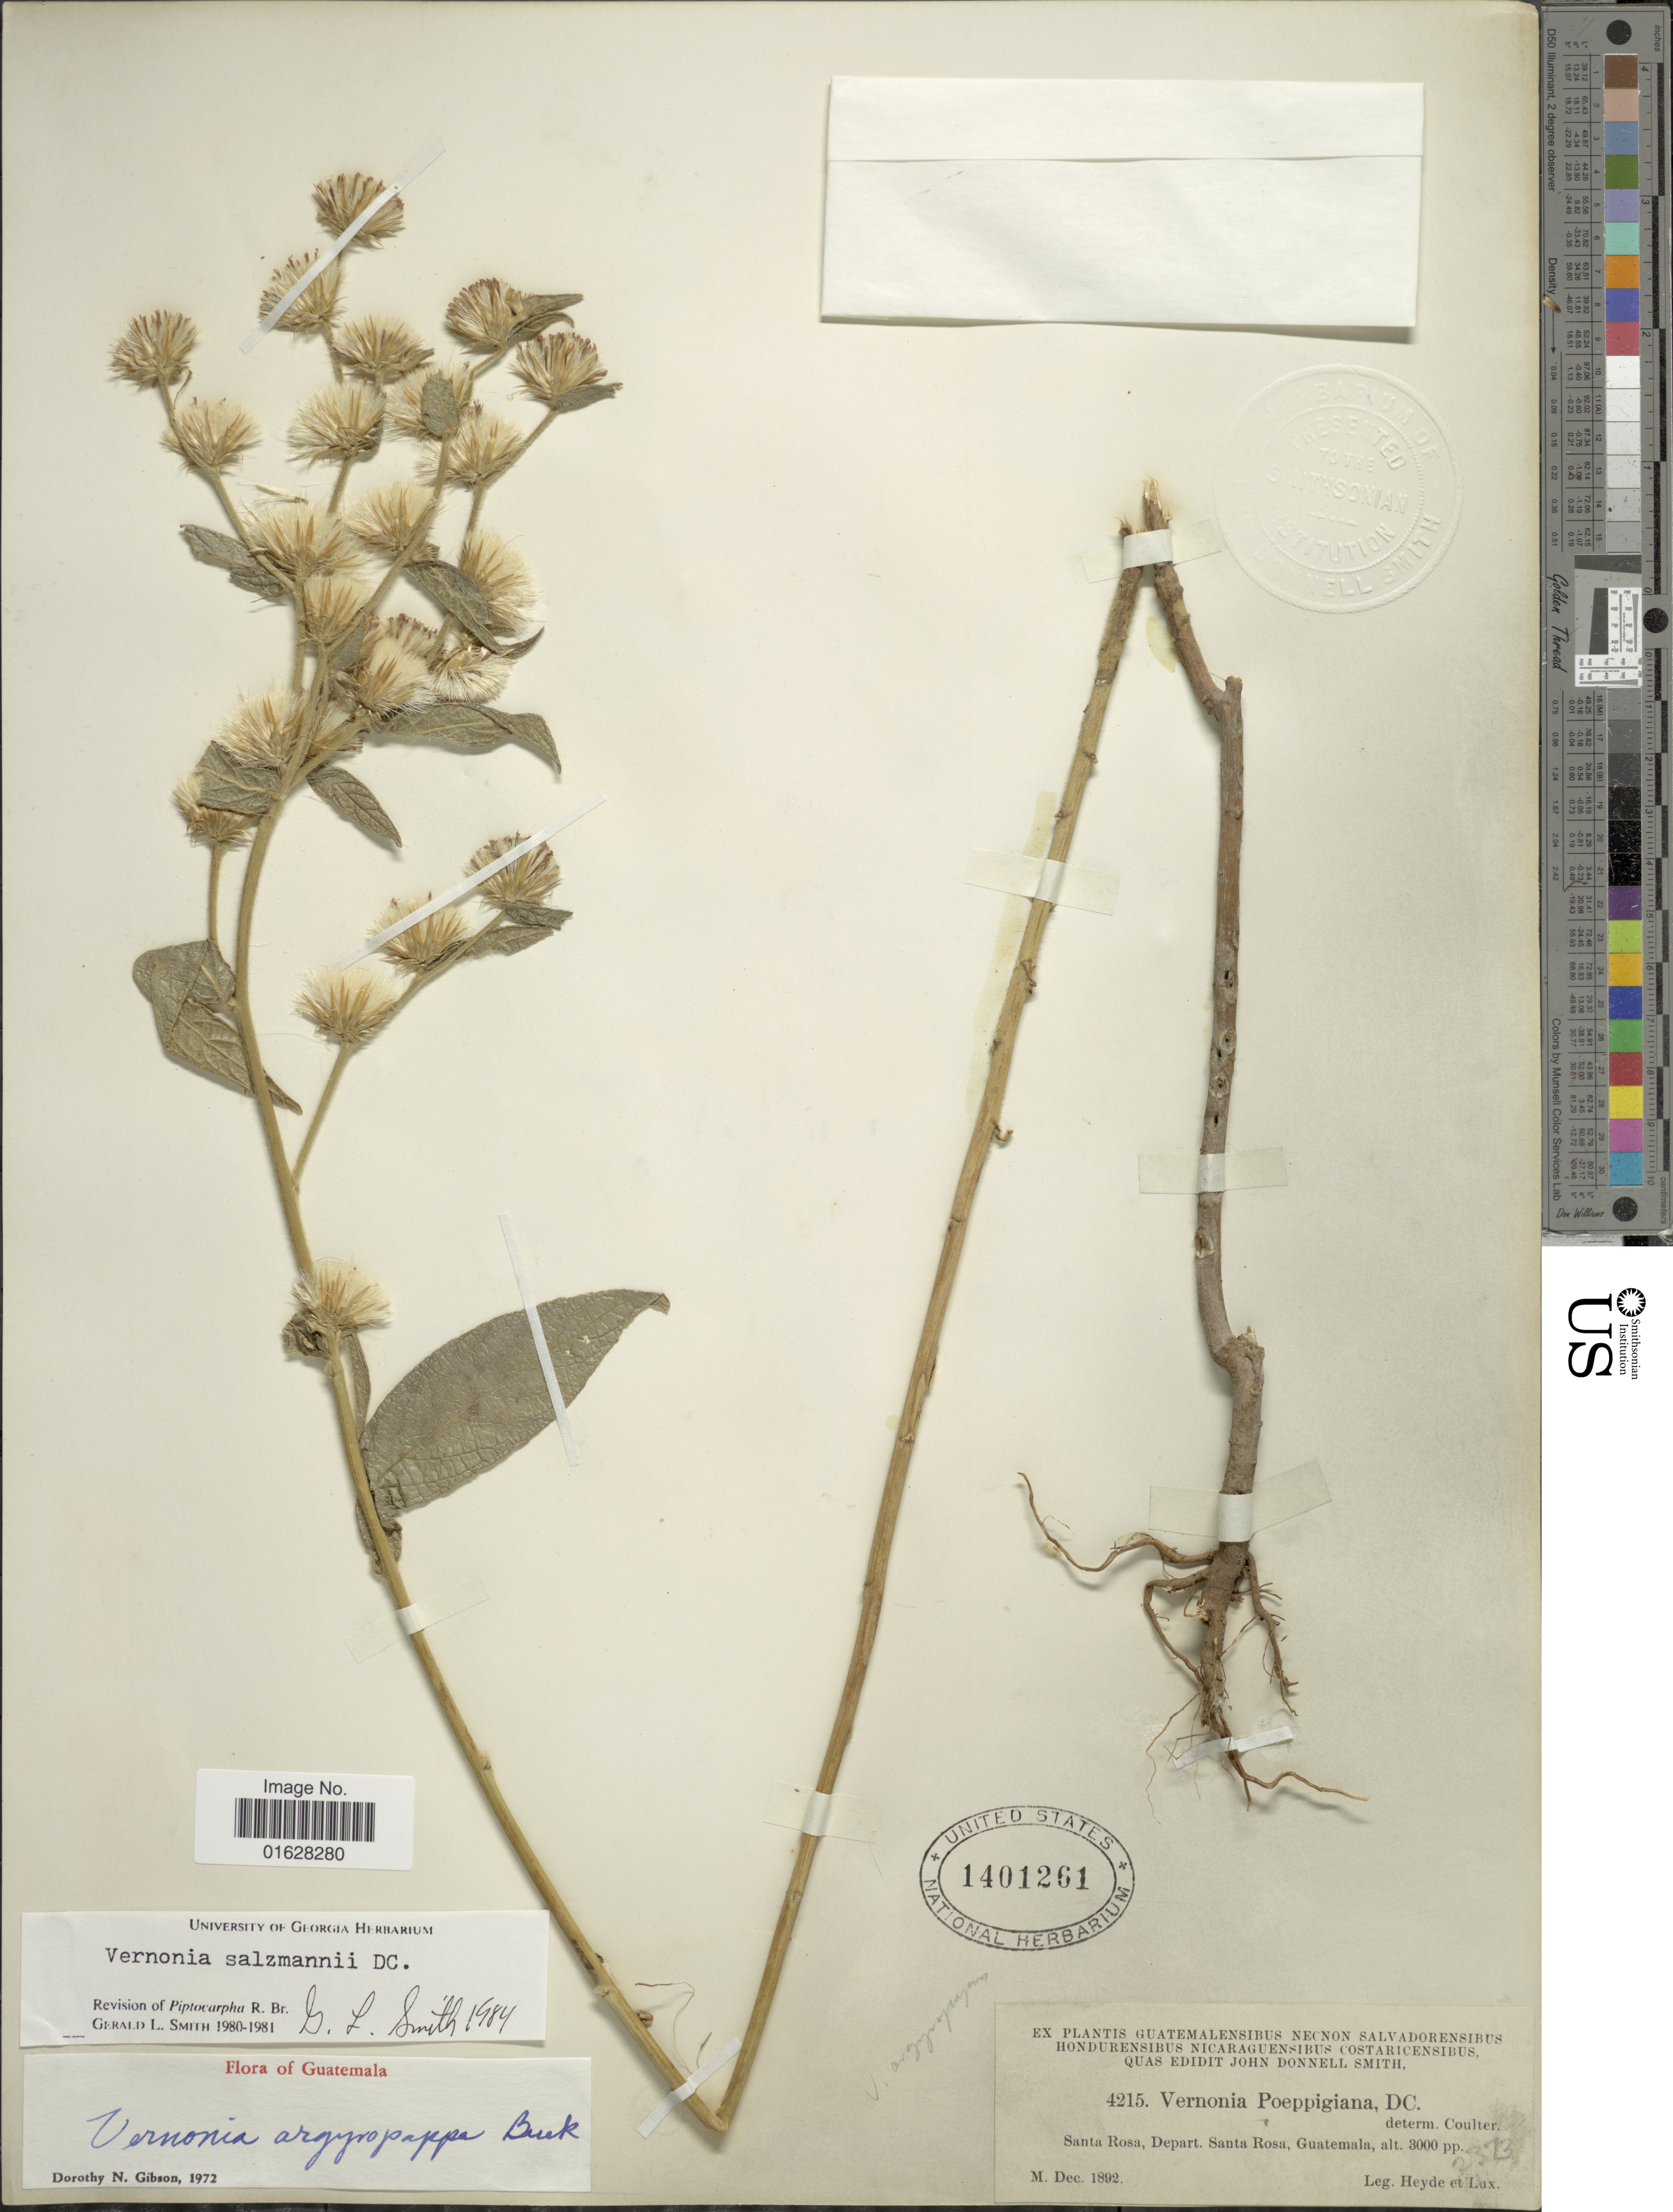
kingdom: Plantae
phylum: Tracheophyta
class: Magnoliopsida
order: Asterales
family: Asteraceae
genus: Lepidaploa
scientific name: Lepidaploa salzmannii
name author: (DC.) H. Rob.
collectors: Heyde & Lux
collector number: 4215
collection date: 1892-12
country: Guatemala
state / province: Santa Rosa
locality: Santa Rosa, Depart. Santa Rosa, Guatemala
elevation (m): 914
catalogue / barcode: US 1401261